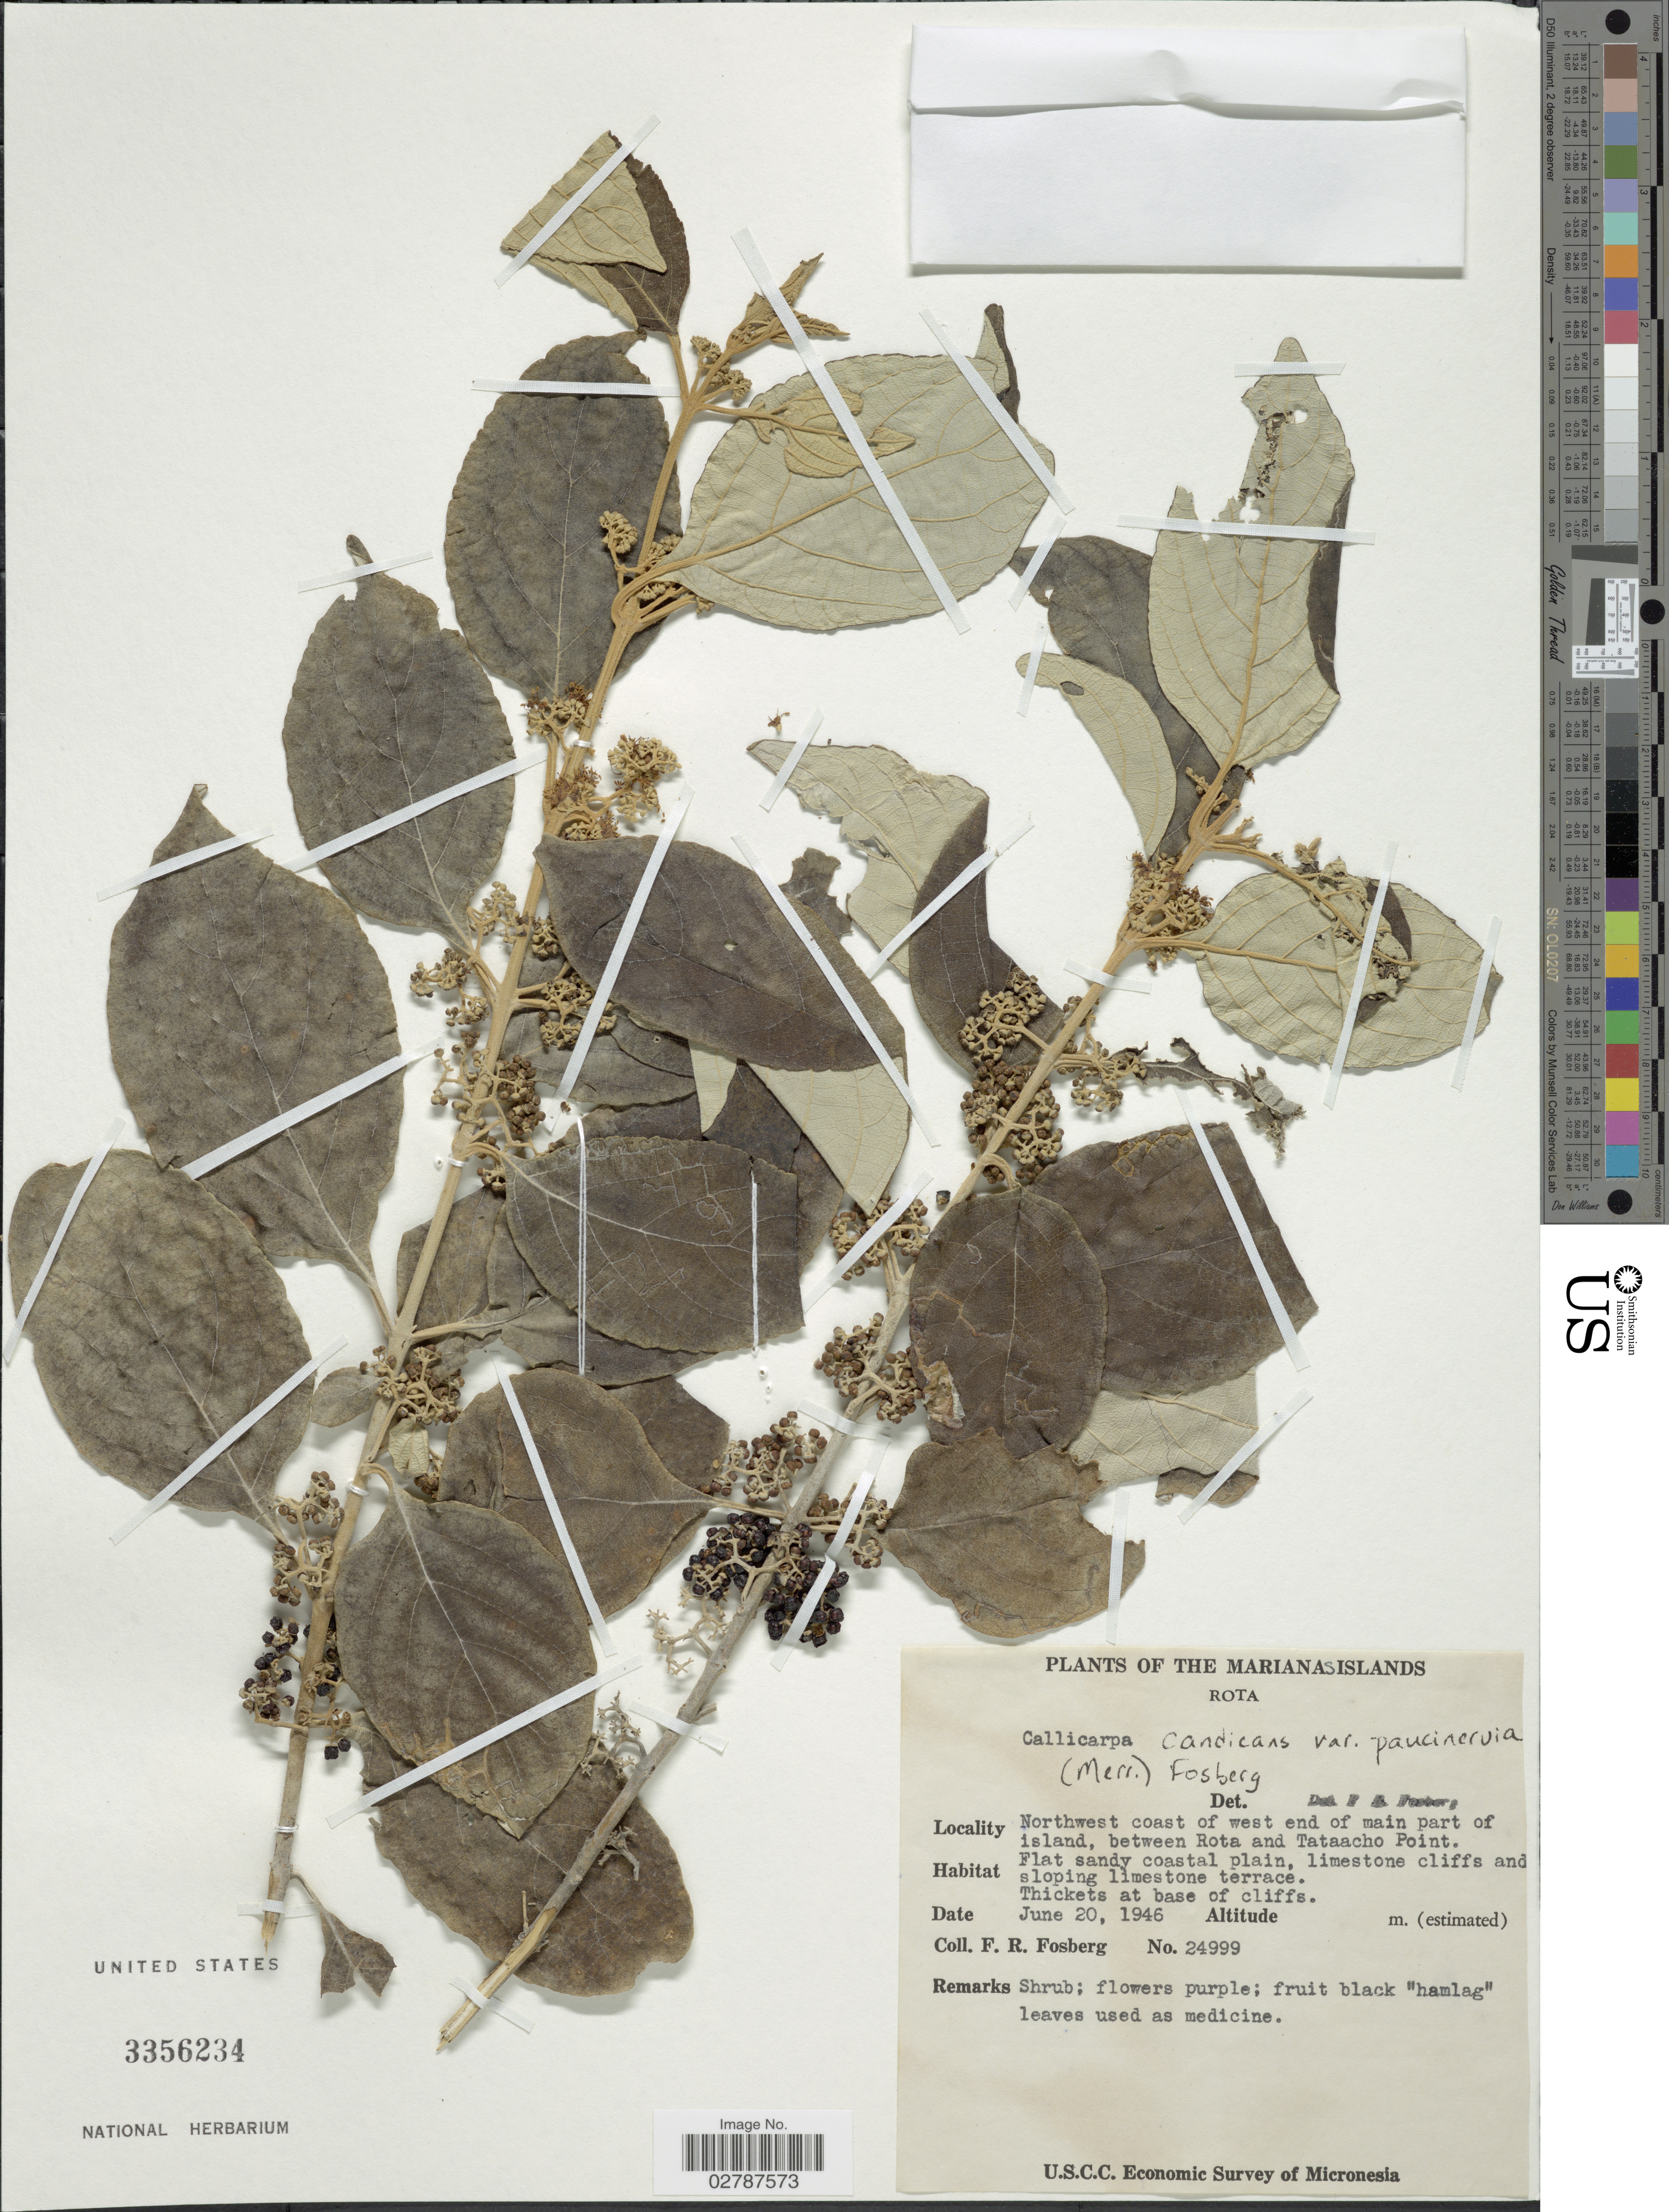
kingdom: Plantae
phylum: Tracheophyta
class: Magnoliopsida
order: Lamiales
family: Lamiaceae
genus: Callicarpa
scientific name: Callicarpa candicans var. paucinervia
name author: (Merr.) Fosberg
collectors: F. R. Fosberg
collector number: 24999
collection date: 1946-06-20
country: Northern Mariana Islands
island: Rota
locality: Rota. Northwest coast of west end of main part of island, between Rota and Tataacho Point.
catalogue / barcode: US 3356234